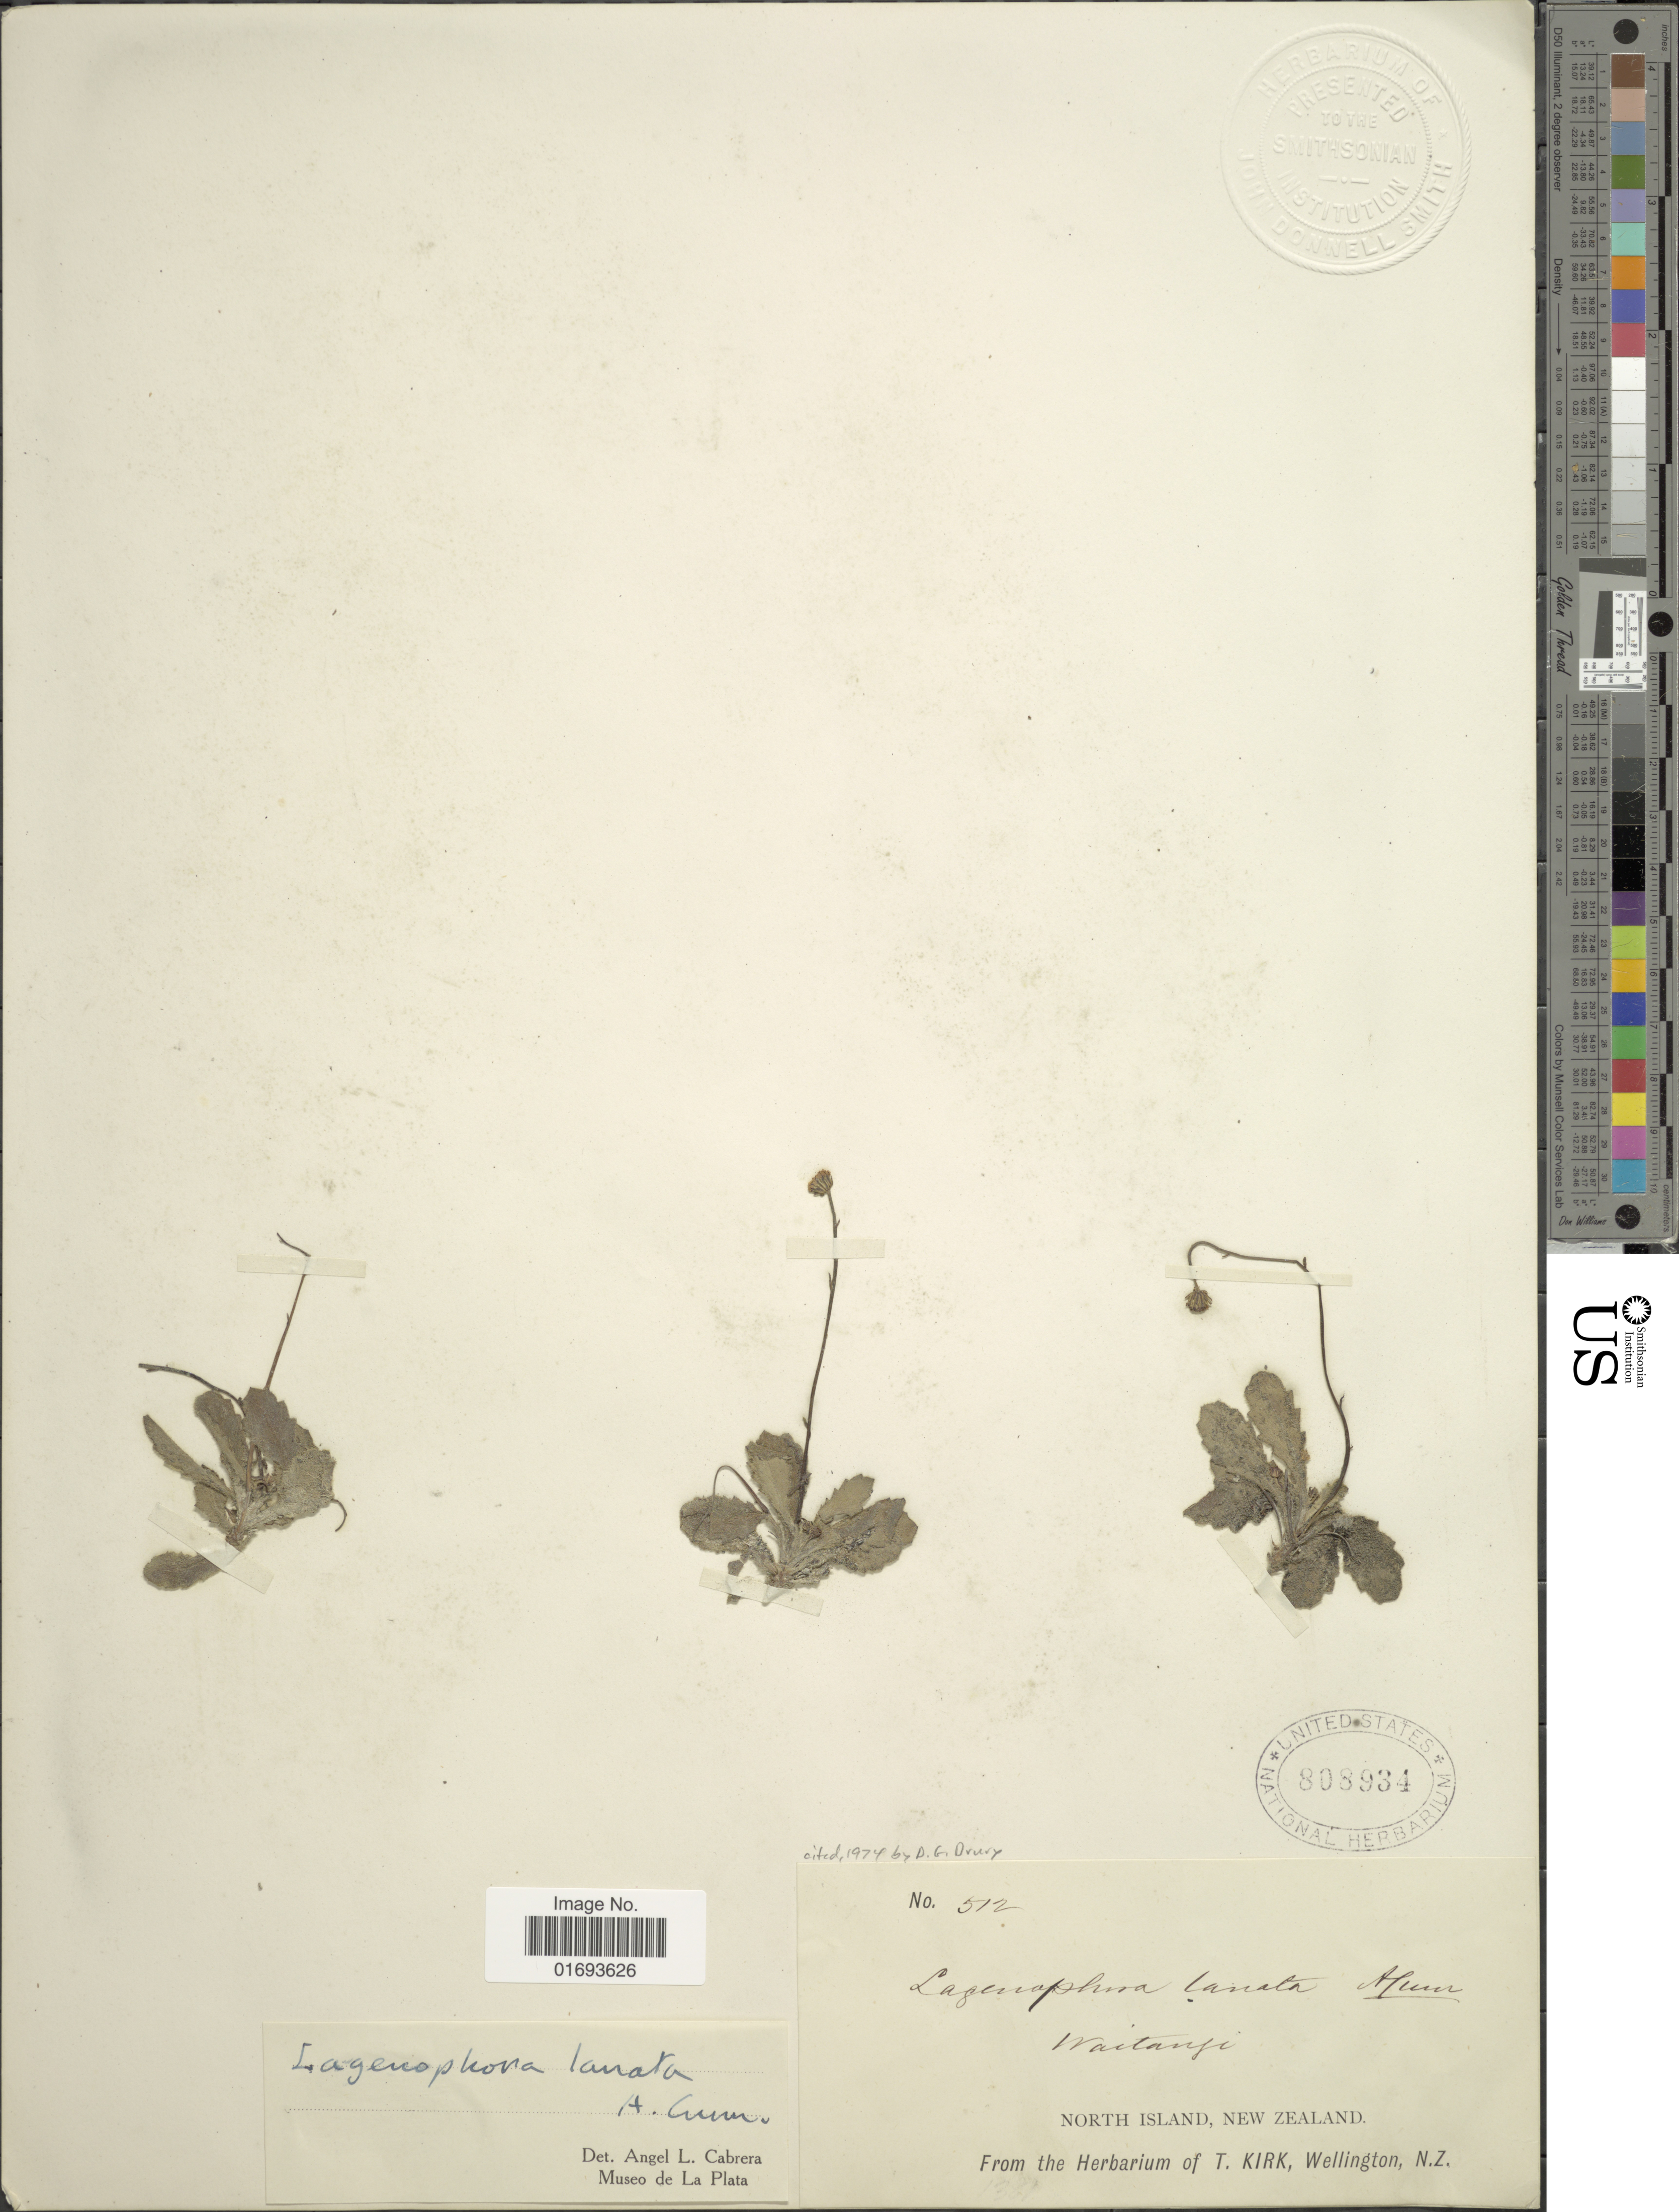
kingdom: Plantae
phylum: Tracheophyta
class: Magnoliopsida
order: Asterales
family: Asteraceae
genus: Lagenophora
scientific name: Lagenophora sublyrata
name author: (Cass.) A.R. Bean & Jian Wang ter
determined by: Wagner, W. L., (BOT), Smithsonian Institution - National Museum of Natural History (UNITED STATES)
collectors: ex Herb. T. Kirk, Wellington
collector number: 512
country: New Zealand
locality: Waitangi, North Island, New Zealand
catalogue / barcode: US 808934